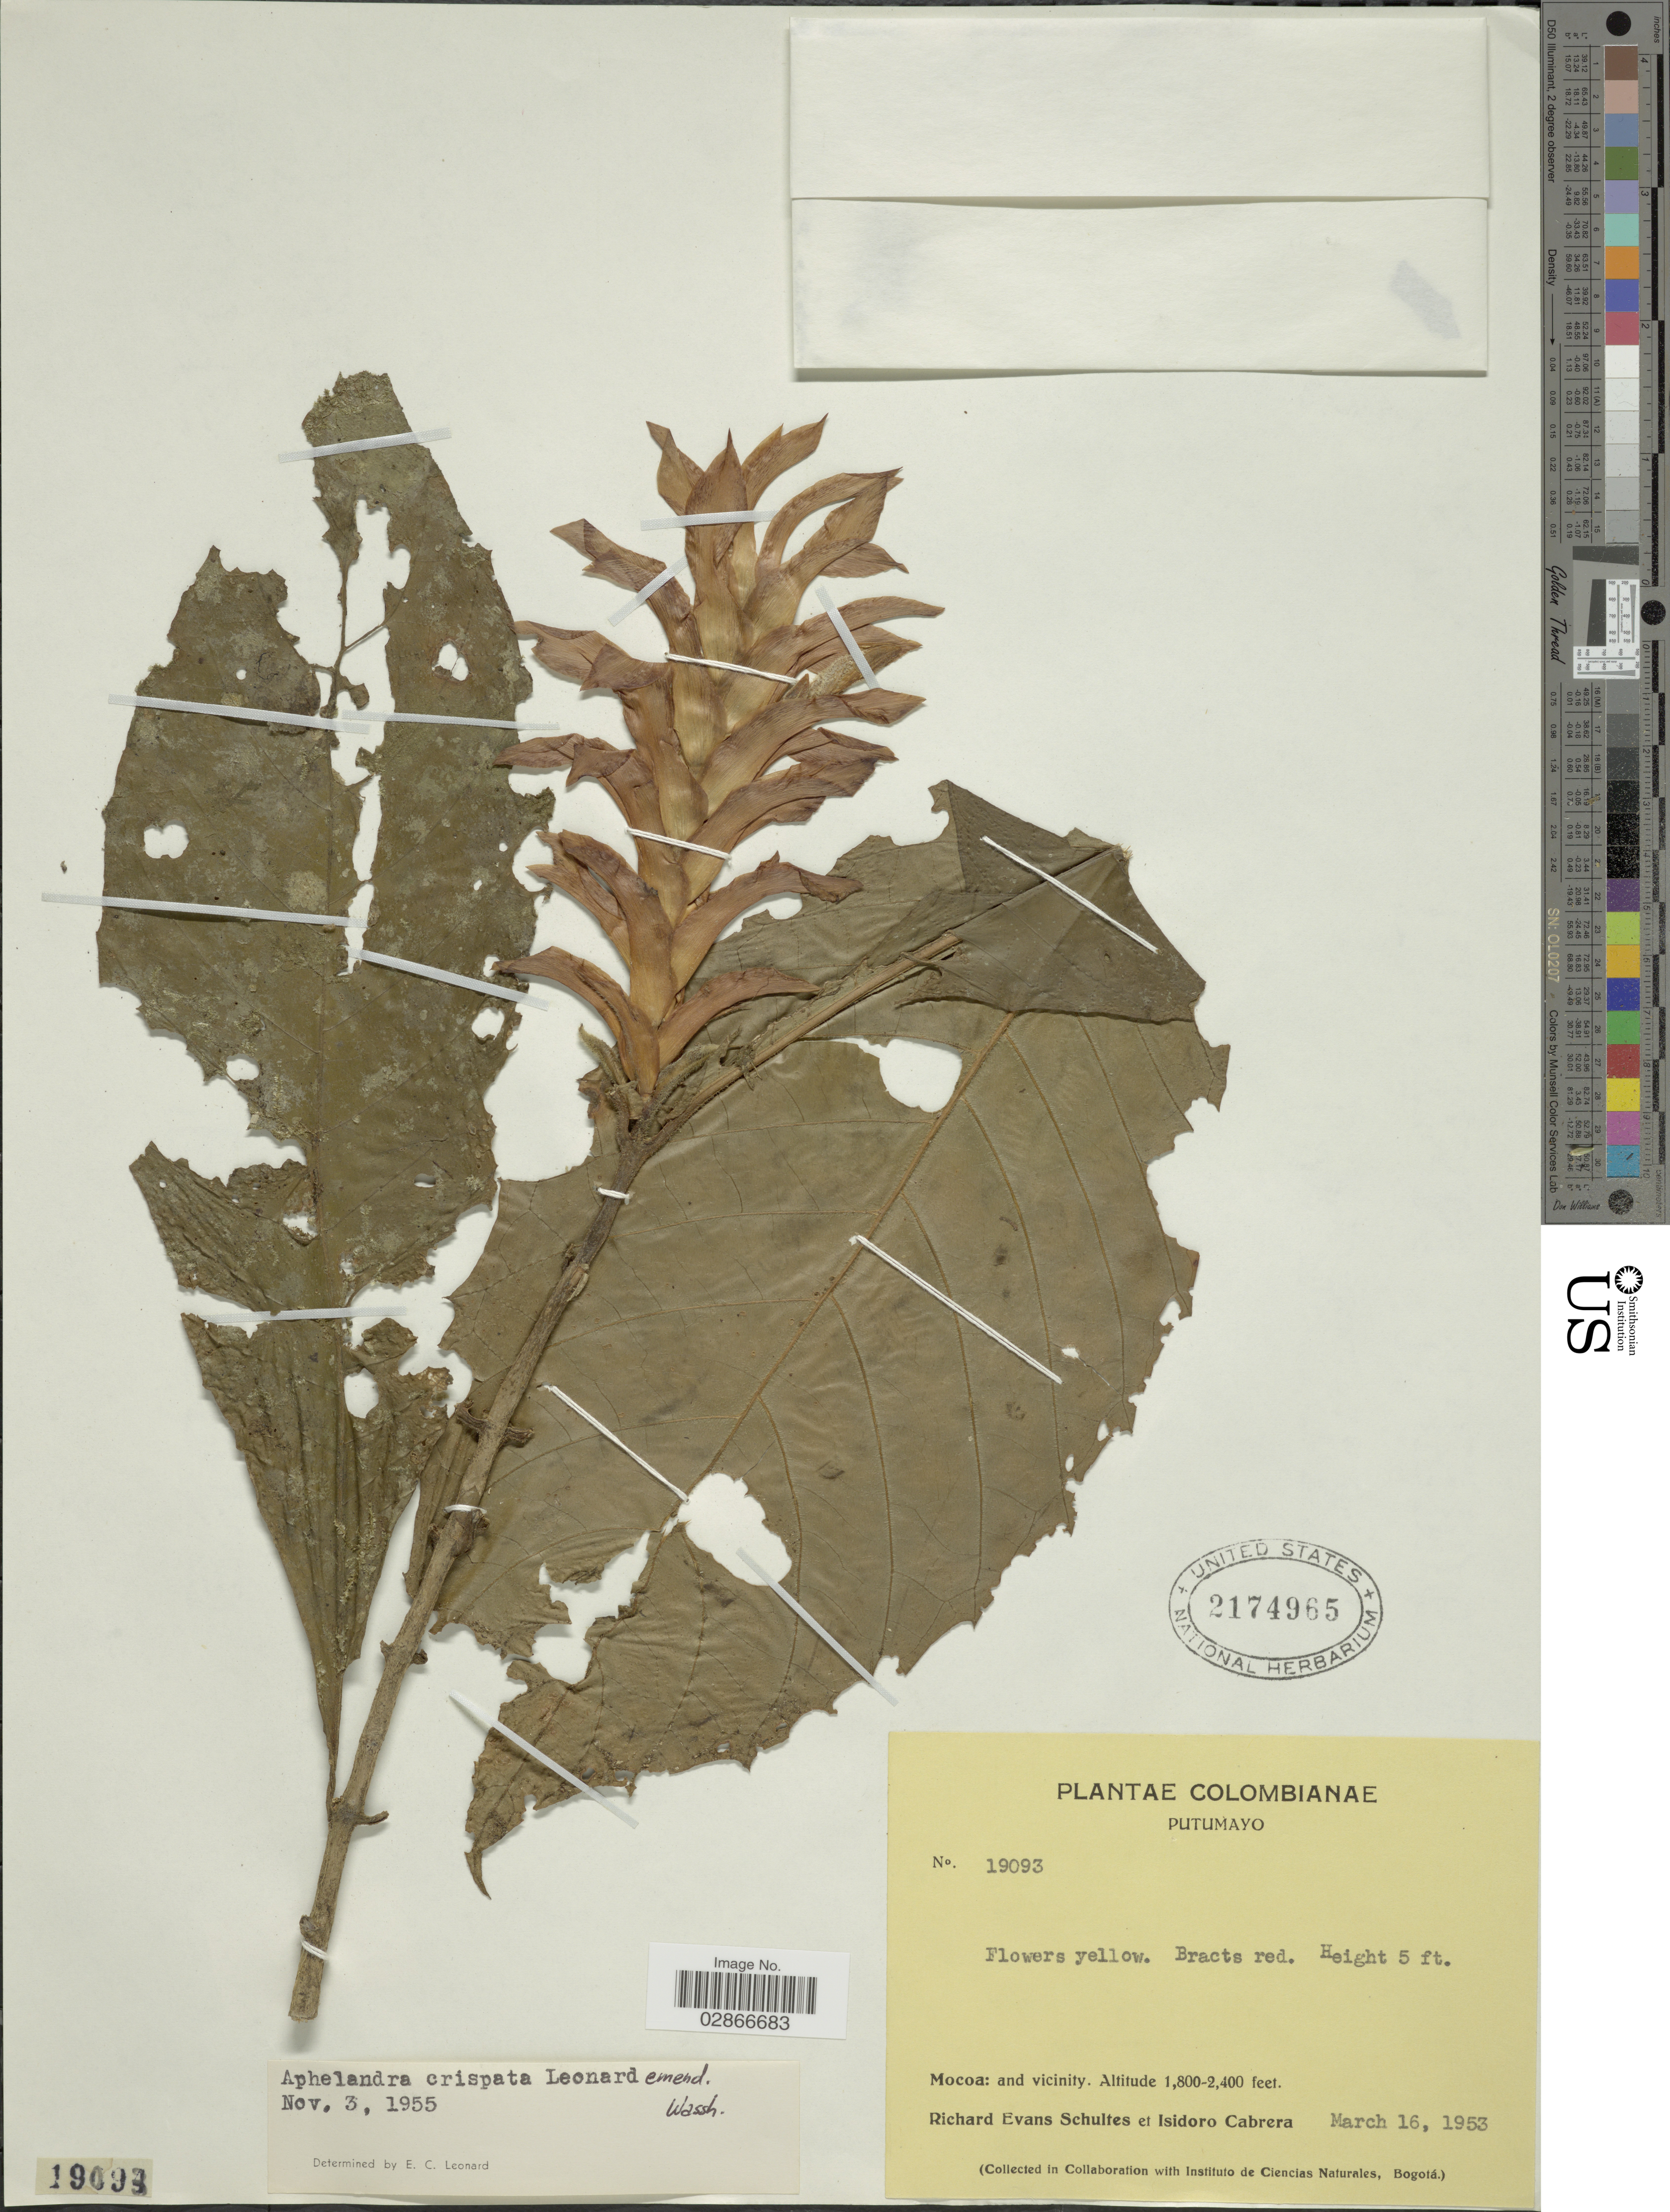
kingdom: Plantae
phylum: Tracheophyta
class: Magnoliopsida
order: Lamiales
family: Acanthaceae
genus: Aphelandra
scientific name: Aphelandra crispata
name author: Leonard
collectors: R. E. Schultes & I. Cabrera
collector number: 19093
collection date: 1953-03-16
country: Colombia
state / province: Putumayo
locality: Mocoa: and vicinity.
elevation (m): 549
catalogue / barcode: US 2174965